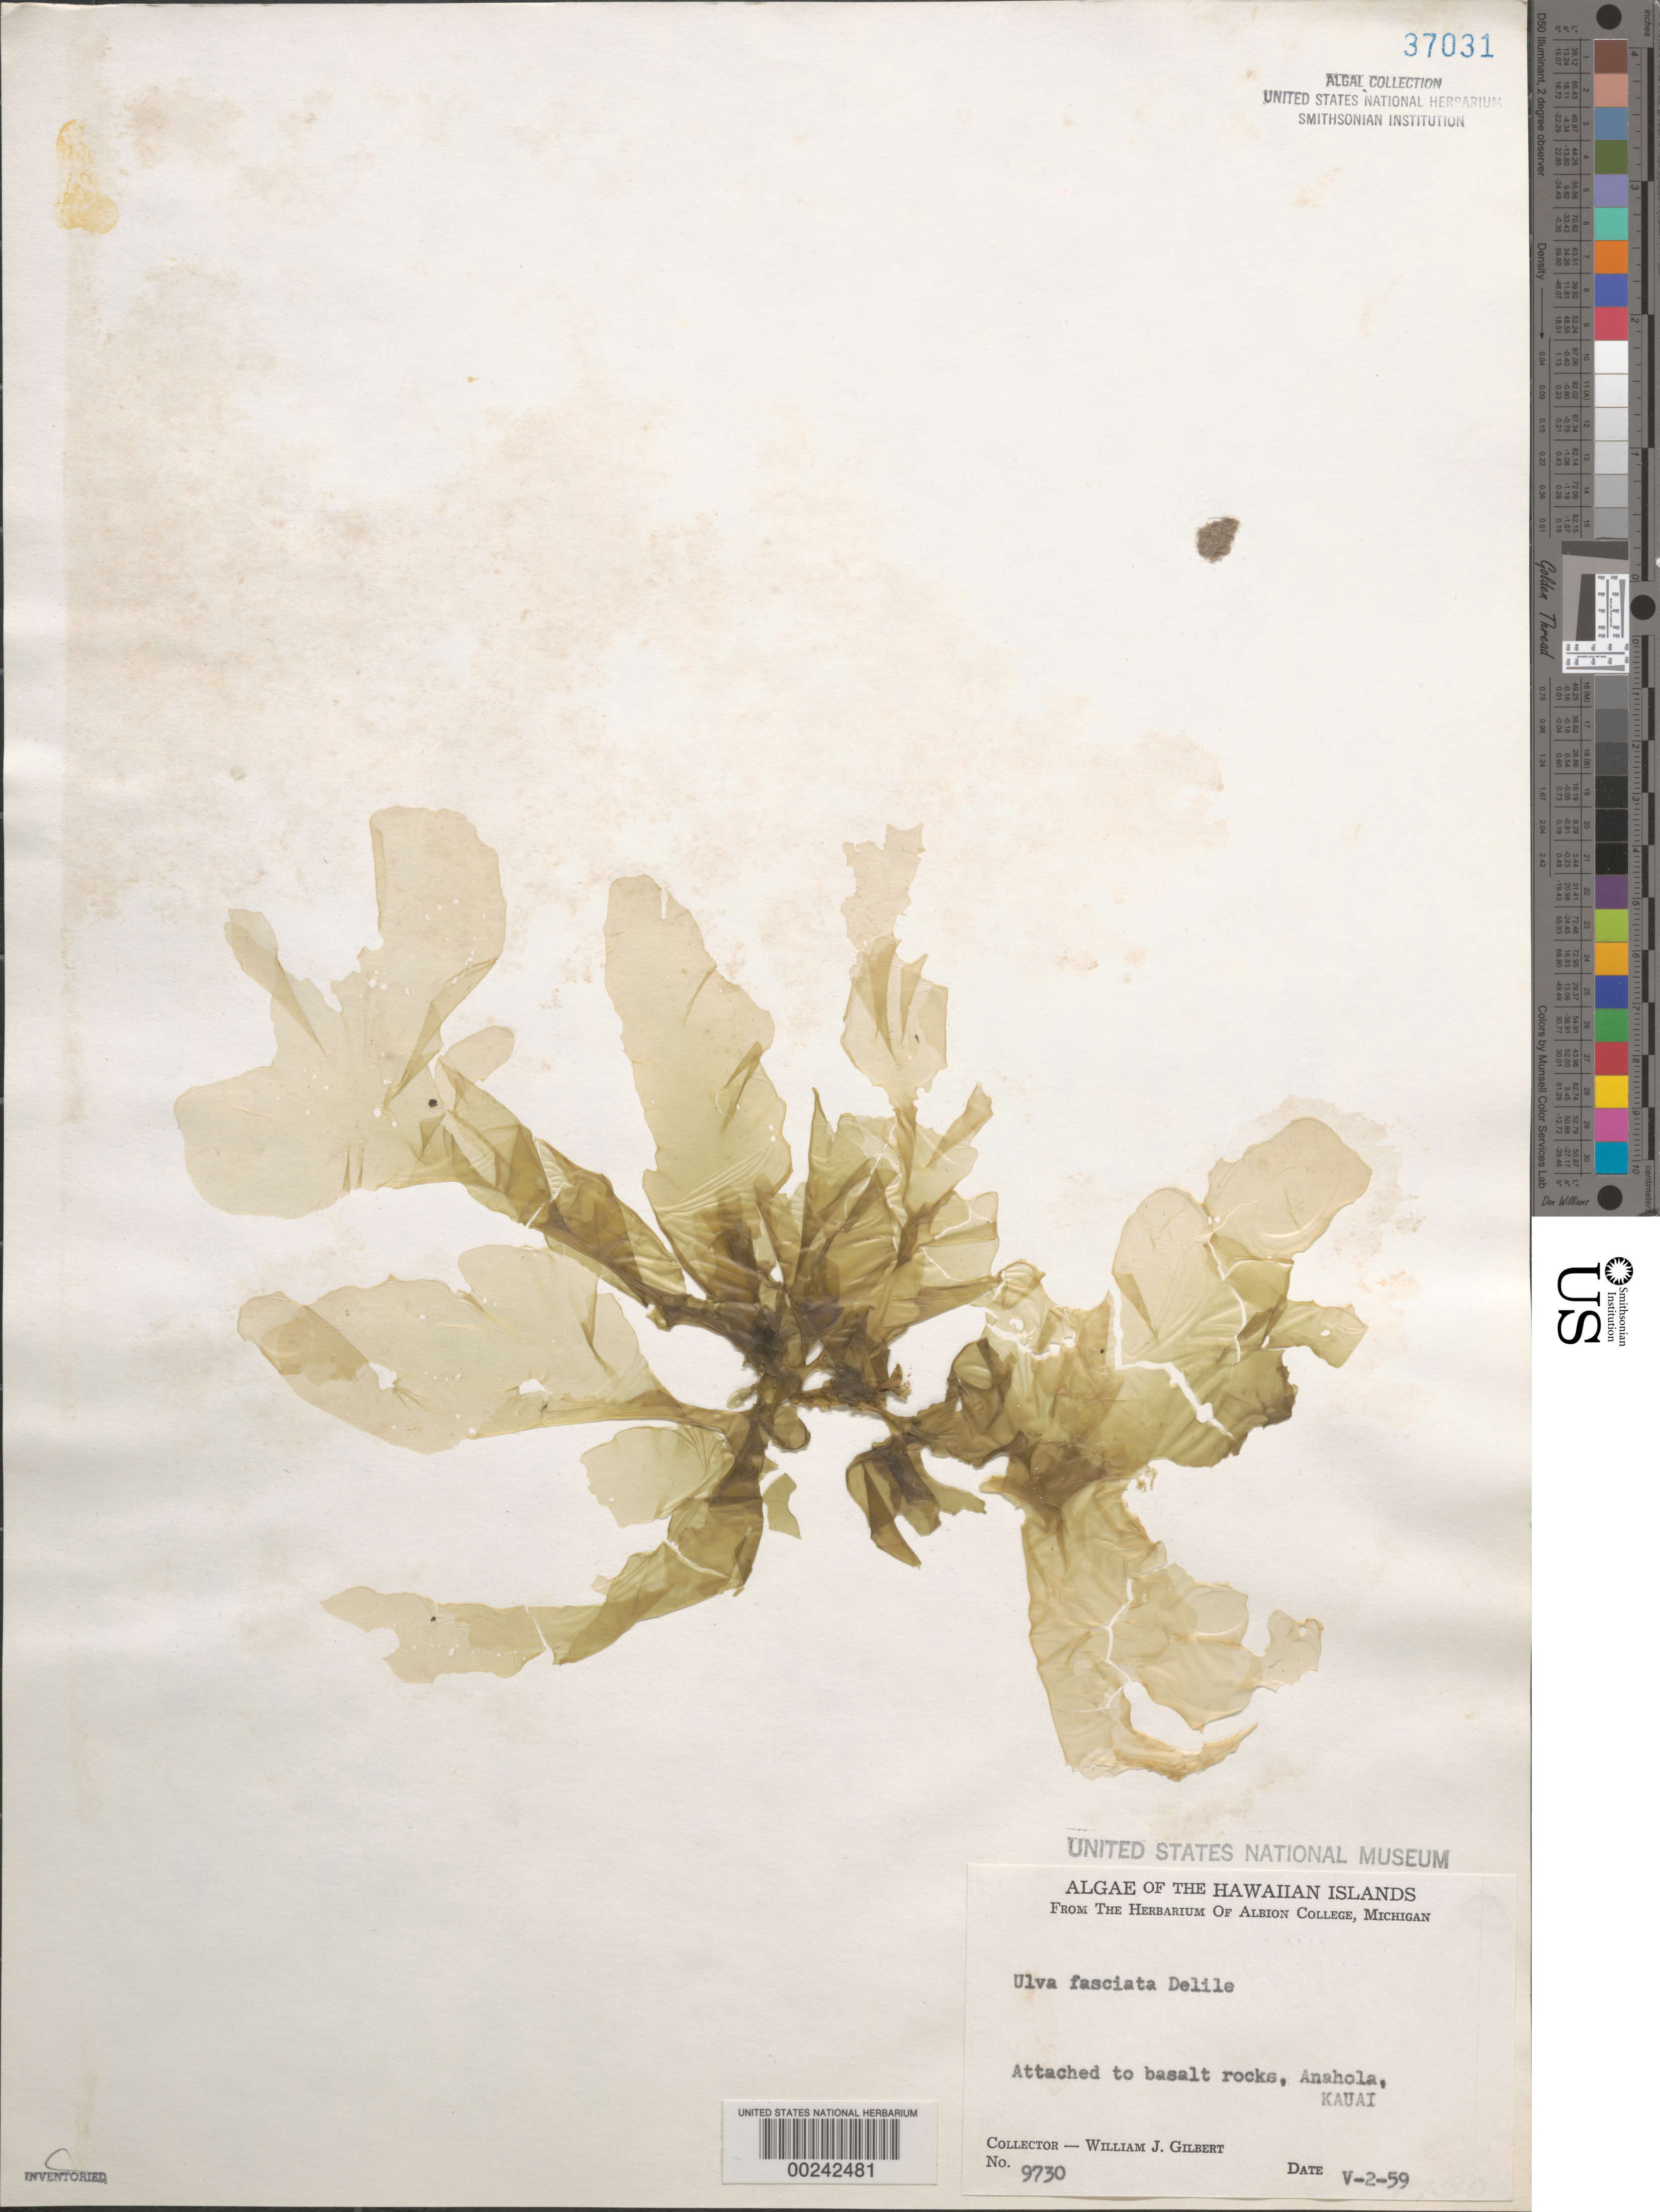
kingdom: Plantae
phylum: Chlorophyta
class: Ulvophyceae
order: Ulvales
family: Ulvaceae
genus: Ulva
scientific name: Ulva lactuca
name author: L.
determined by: Algae name updating Project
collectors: W. J. Gilbert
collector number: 9730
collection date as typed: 02 May 1959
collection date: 1959-05-02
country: United States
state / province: Hawaii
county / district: Kauai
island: Kaua'i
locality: Anahola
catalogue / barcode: US 37031